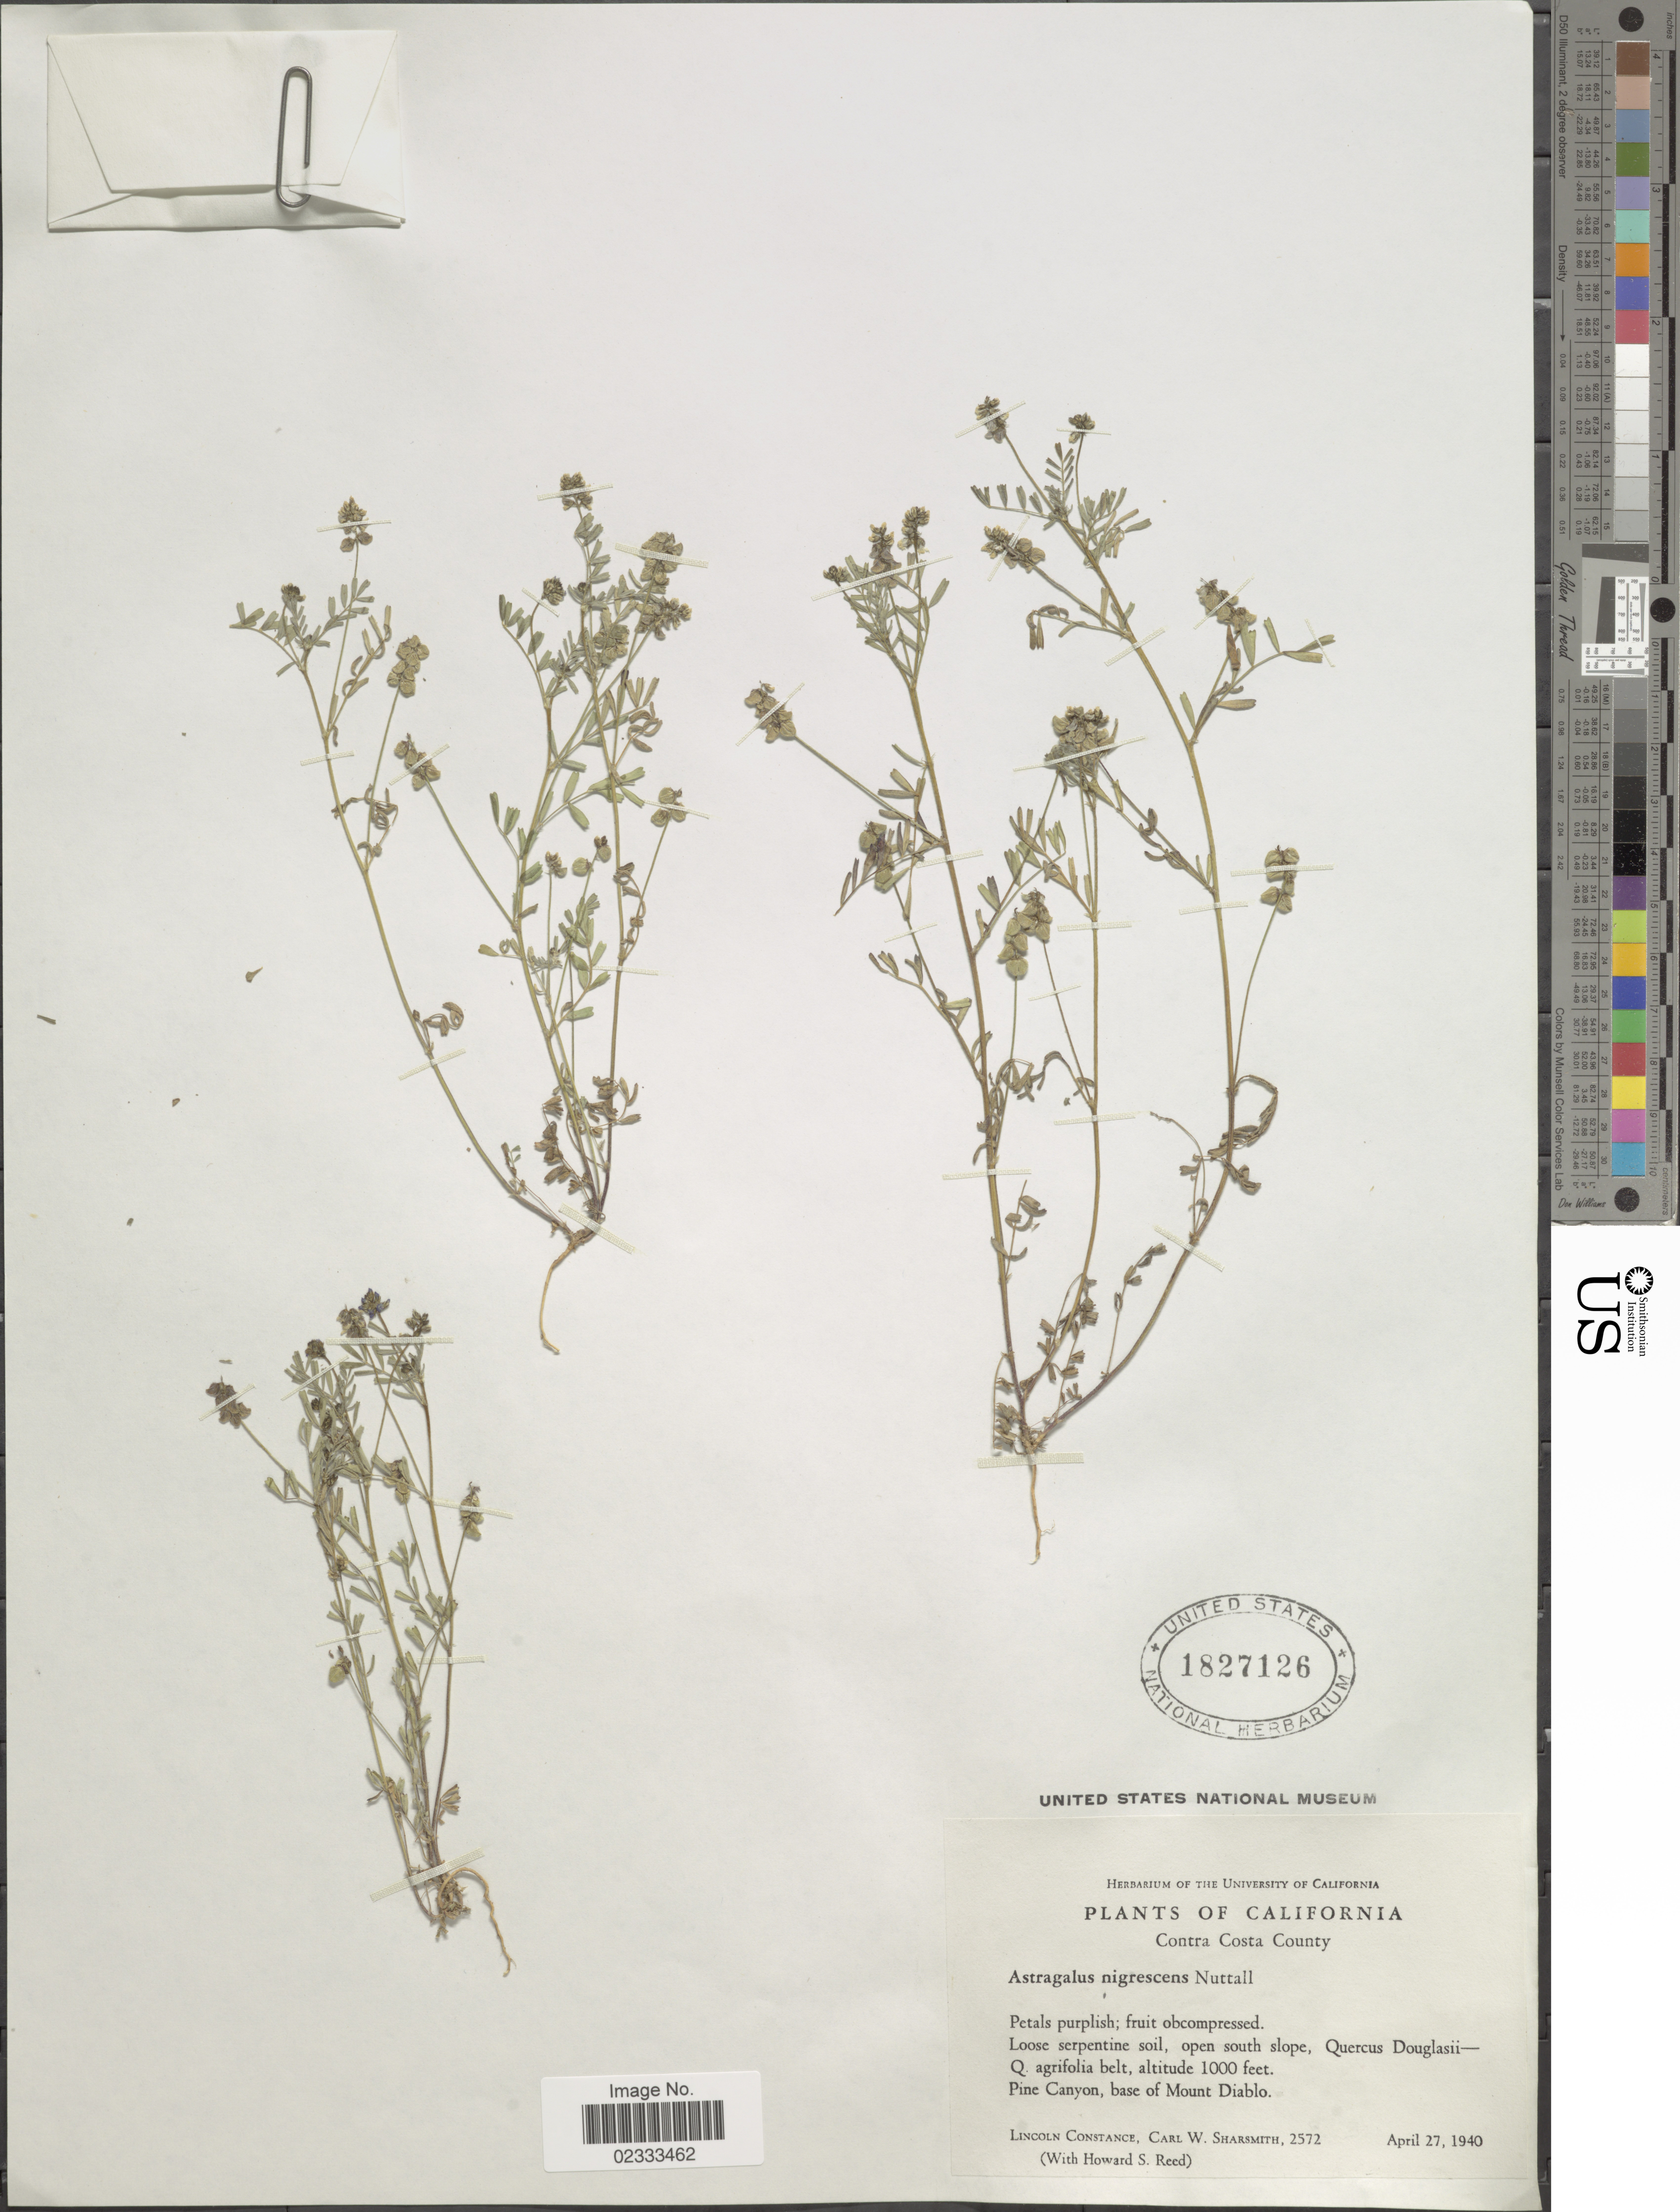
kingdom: Plantae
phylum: Tracheophyta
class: Magnoliopsida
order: Fabales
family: Fabaceae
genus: Astragalus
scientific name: Astragalus nigrescens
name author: Pall.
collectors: L. Constance, C. Sharsmith & H. Reed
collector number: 2572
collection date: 1940-04-27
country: United States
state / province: California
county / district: Contra Costa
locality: Contra Costa County, Pine Canyon, base of Mount Diablo.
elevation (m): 305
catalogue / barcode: US 1827126